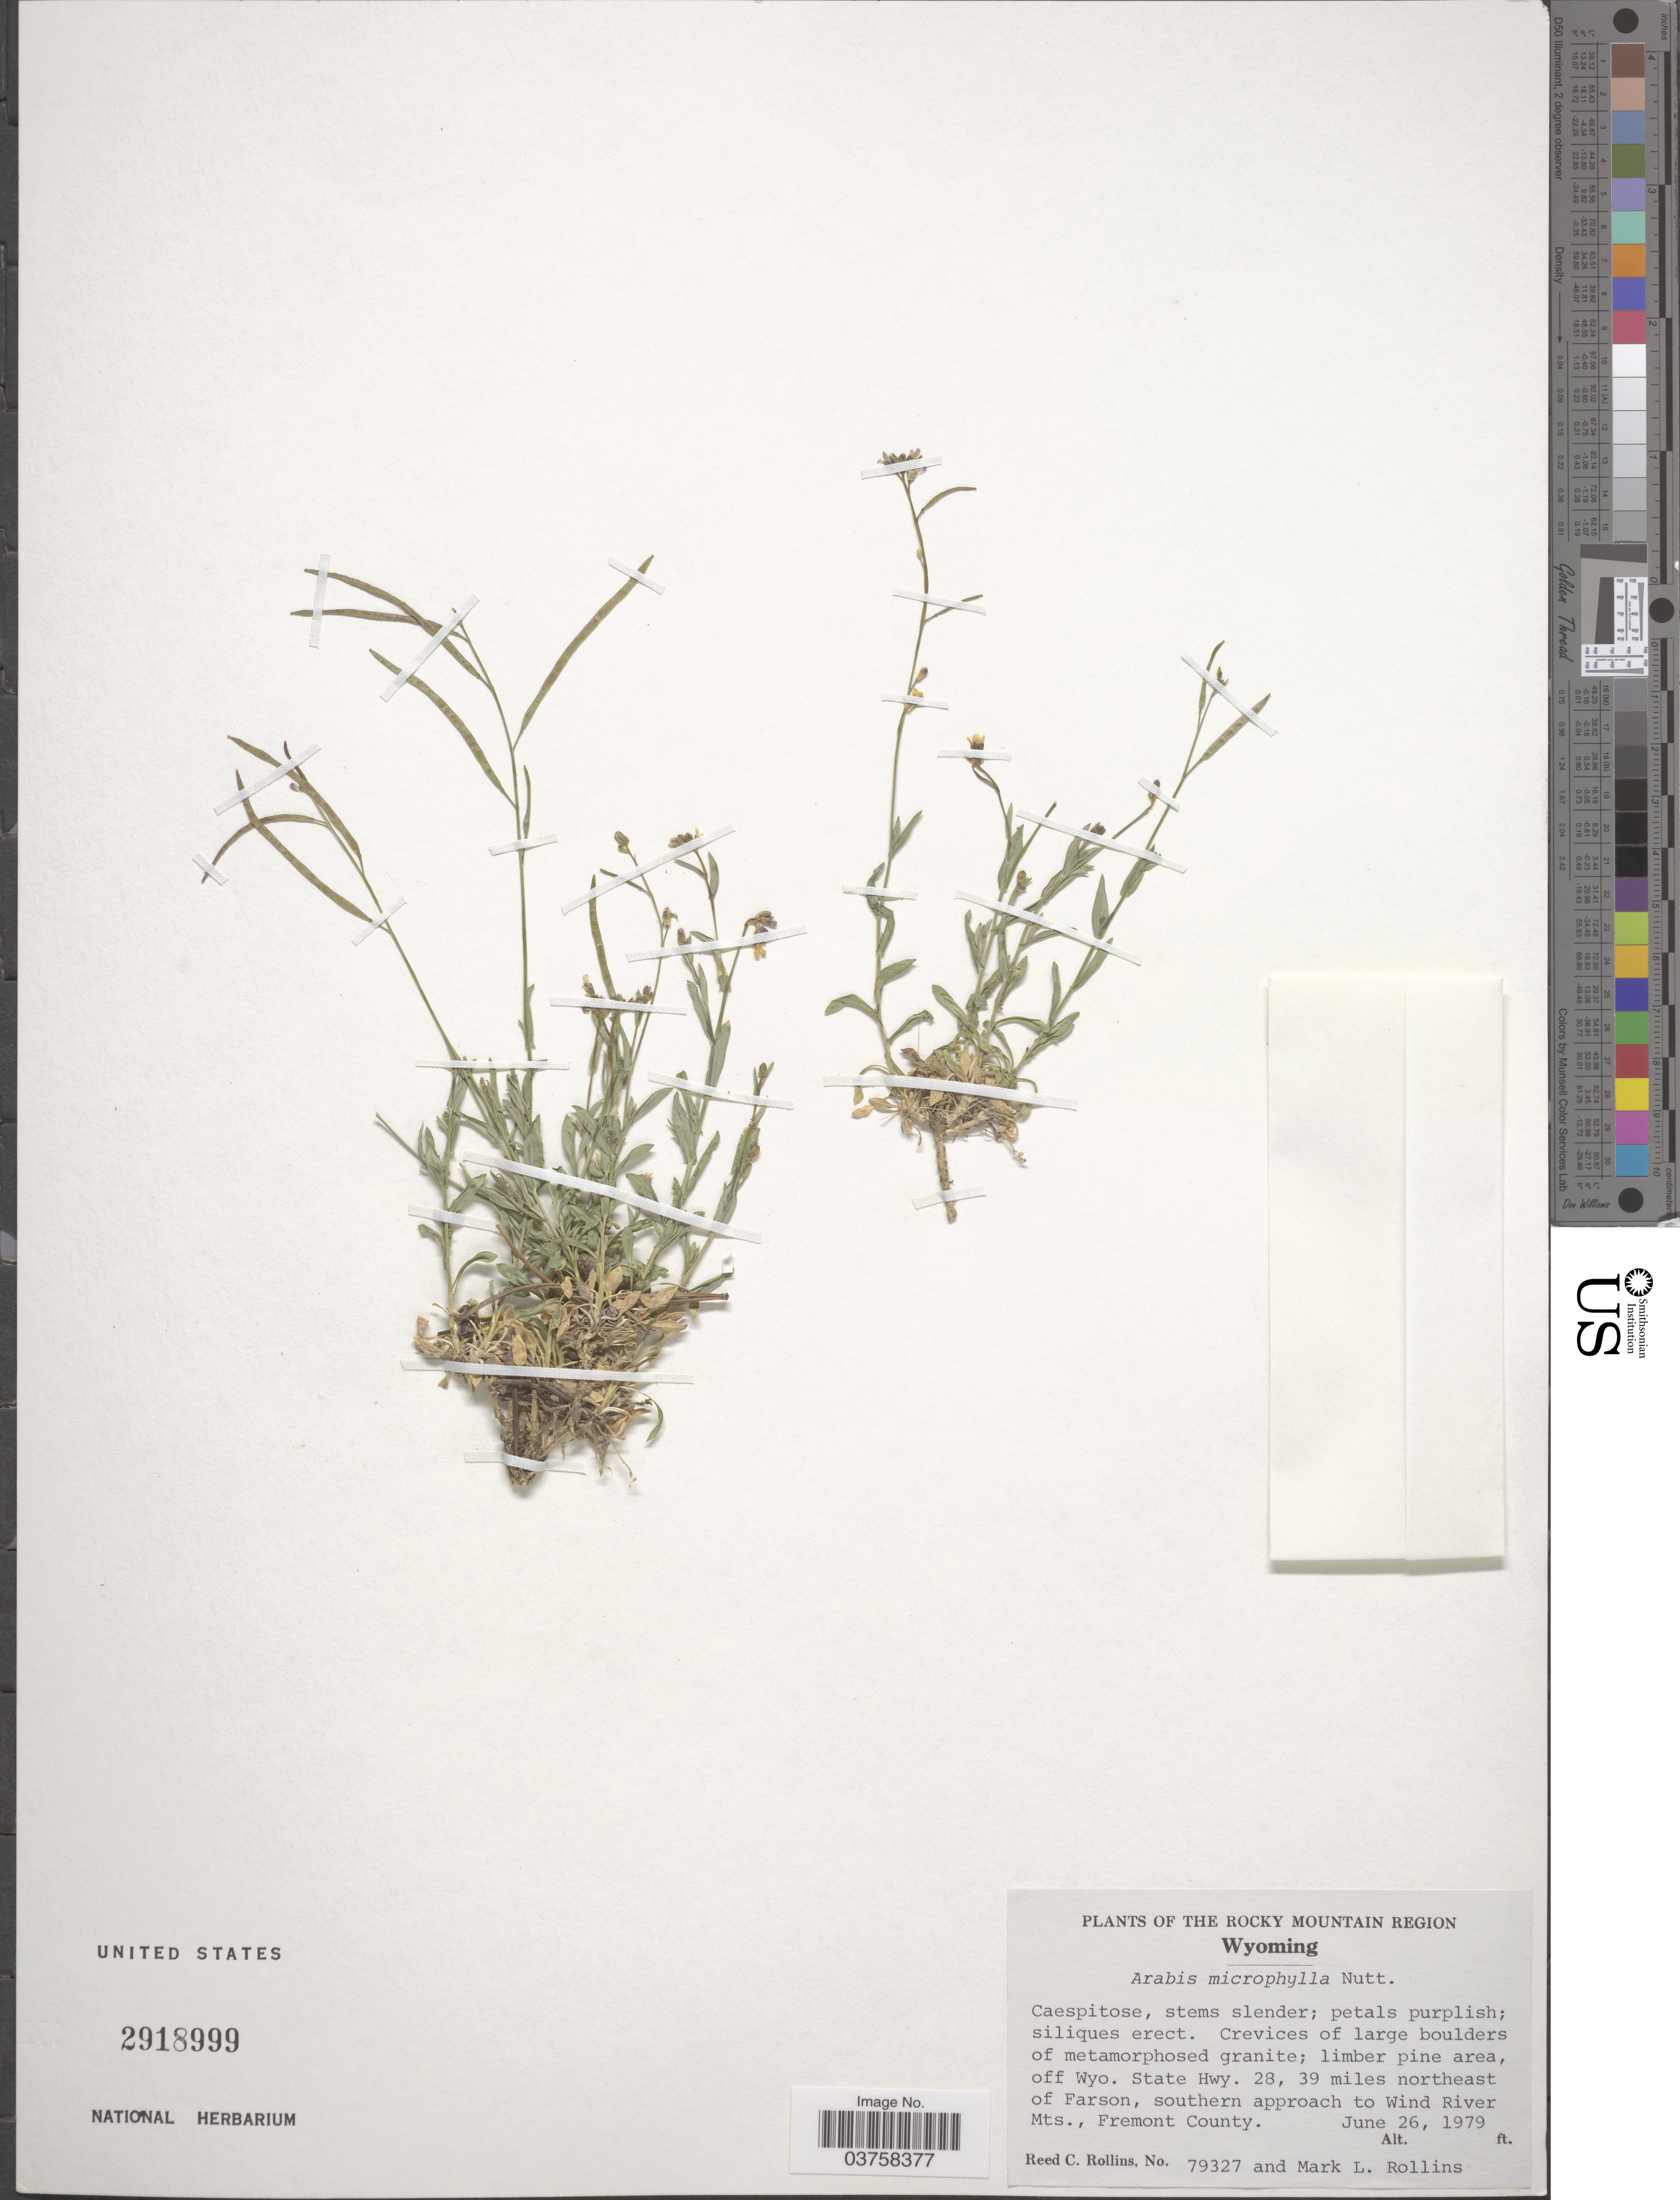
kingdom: Plantae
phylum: Tracheophyta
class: Magnoliopsida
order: Brassicales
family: Brassicaceae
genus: Arabis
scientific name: Arabis microphylla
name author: Nutt.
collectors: R. C. Rollins & M. Rollins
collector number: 79327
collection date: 1979-06-26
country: United States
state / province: Wyoming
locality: The Rocky Mountain Region. Off Wyo. State Hwy. 28, 39 miles northeast of Farson, southern approach to Wind River Mts., Fremont County.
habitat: crevices of large boulders of metamorphosed granite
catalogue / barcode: US 2918999